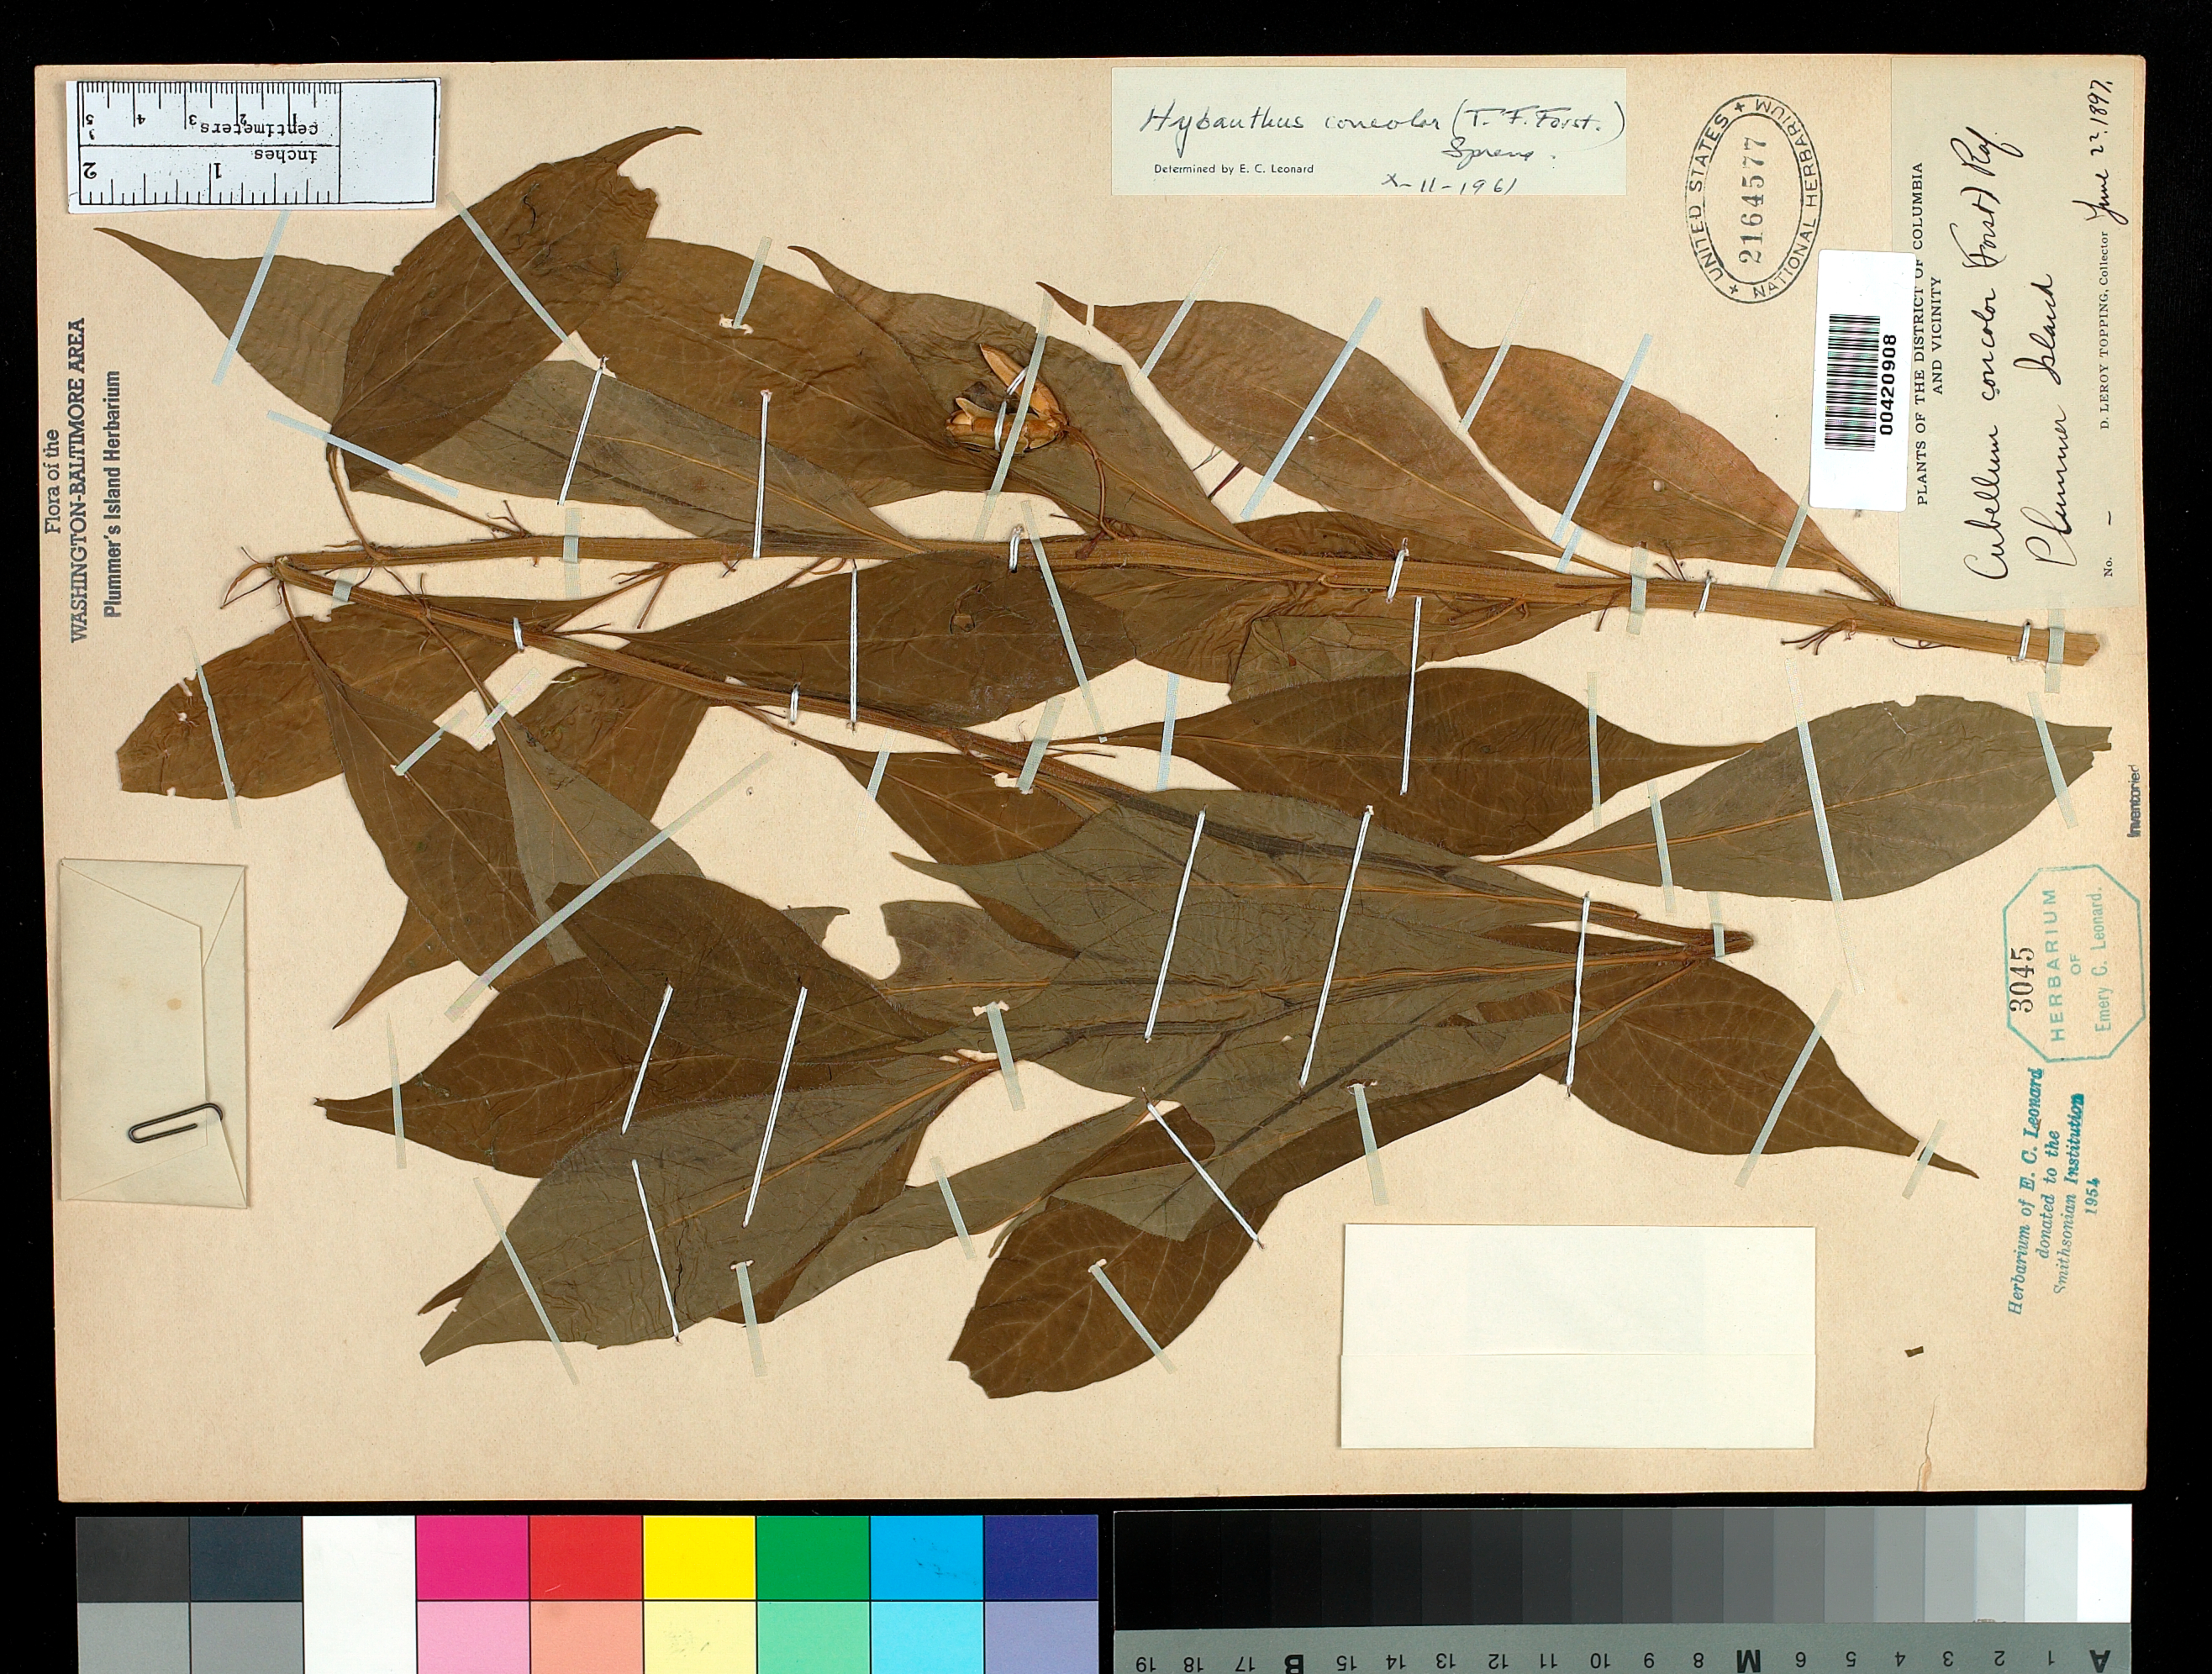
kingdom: Plantae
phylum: Tracheophyta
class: Magnoliopsida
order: Malpighiales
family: Violaceae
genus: Cubelium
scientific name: Cubelium concolor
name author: (T.F. Forst.) Raf. ex Britton & A. Br.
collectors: D. L. Topping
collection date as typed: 22 Jun 1897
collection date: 1897-06-22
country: United States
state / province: Maryland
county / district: Montgomery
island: Plummers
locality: Plummer's Island C. & O. Canal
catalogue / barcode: US 2164577